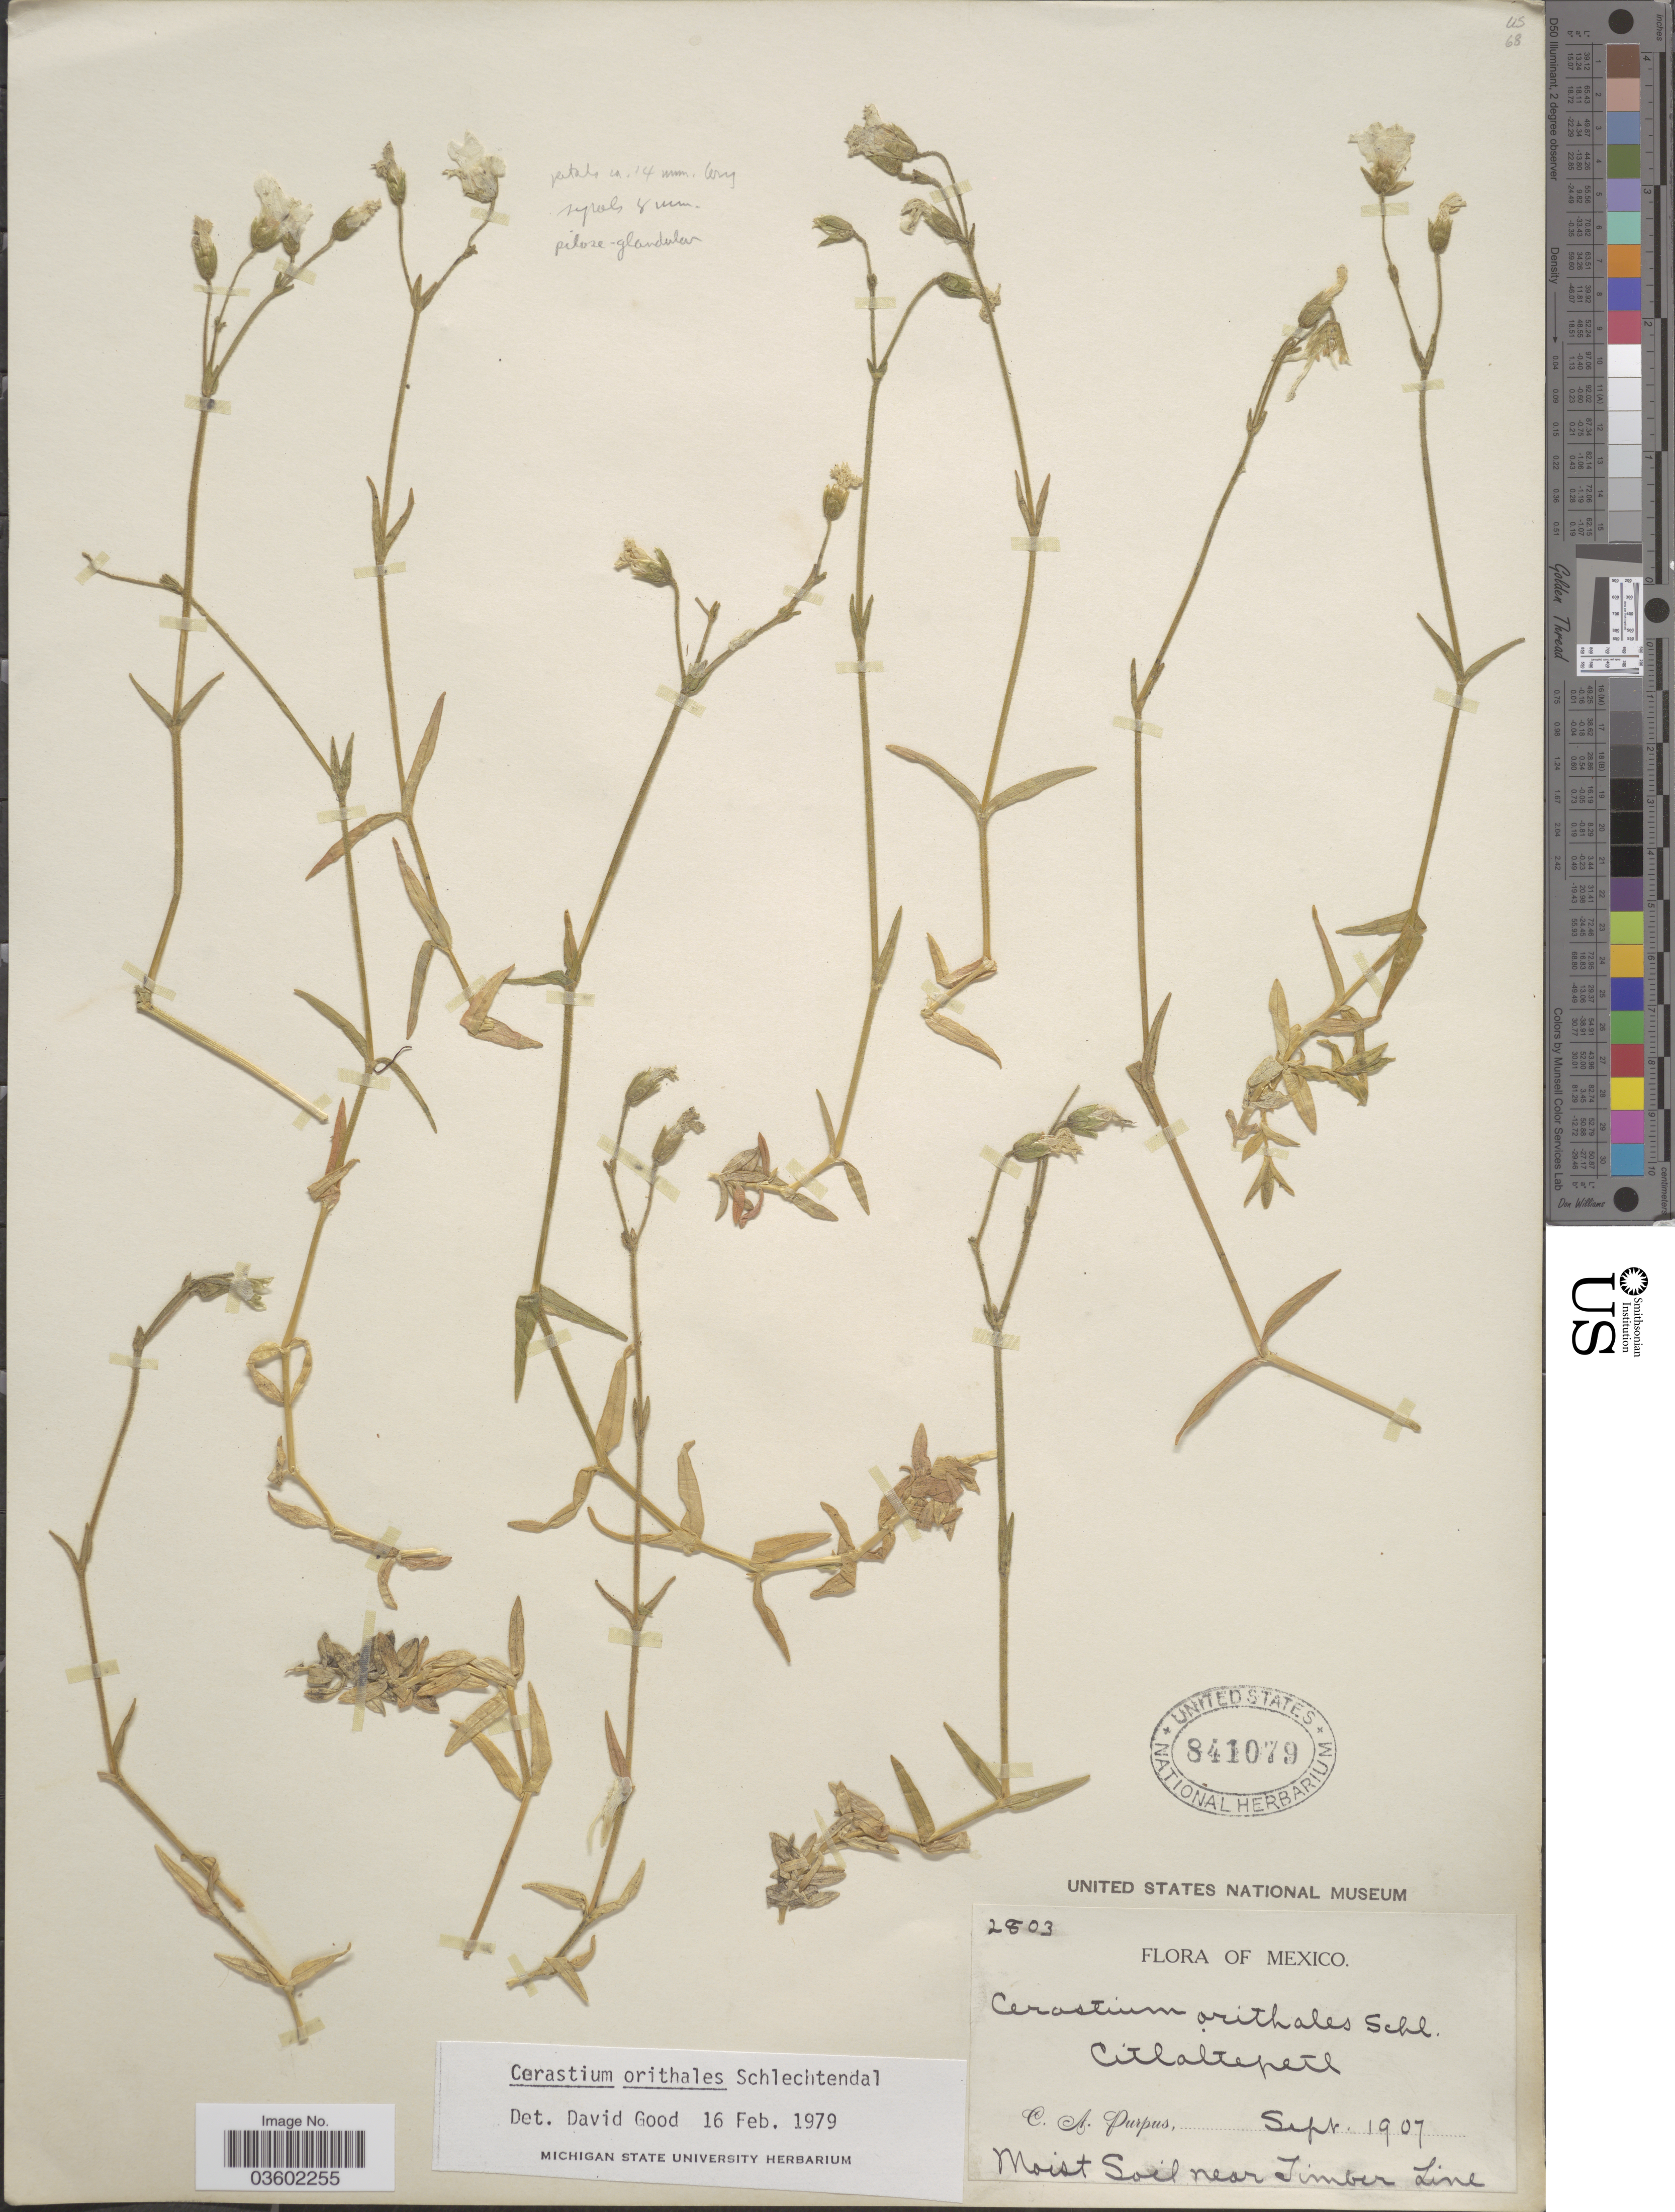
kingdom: Plantae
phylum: Tracheophyta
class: Magnoliopsida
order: Caryophyllales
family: Caryophyllaceae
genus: Cerastium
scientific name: Cerastium orithales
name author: Schltdl.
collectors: C. A. Purpus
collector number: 2803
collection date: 1907-09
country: Mexico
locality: Citlaltepetl.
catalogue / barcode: US 841079